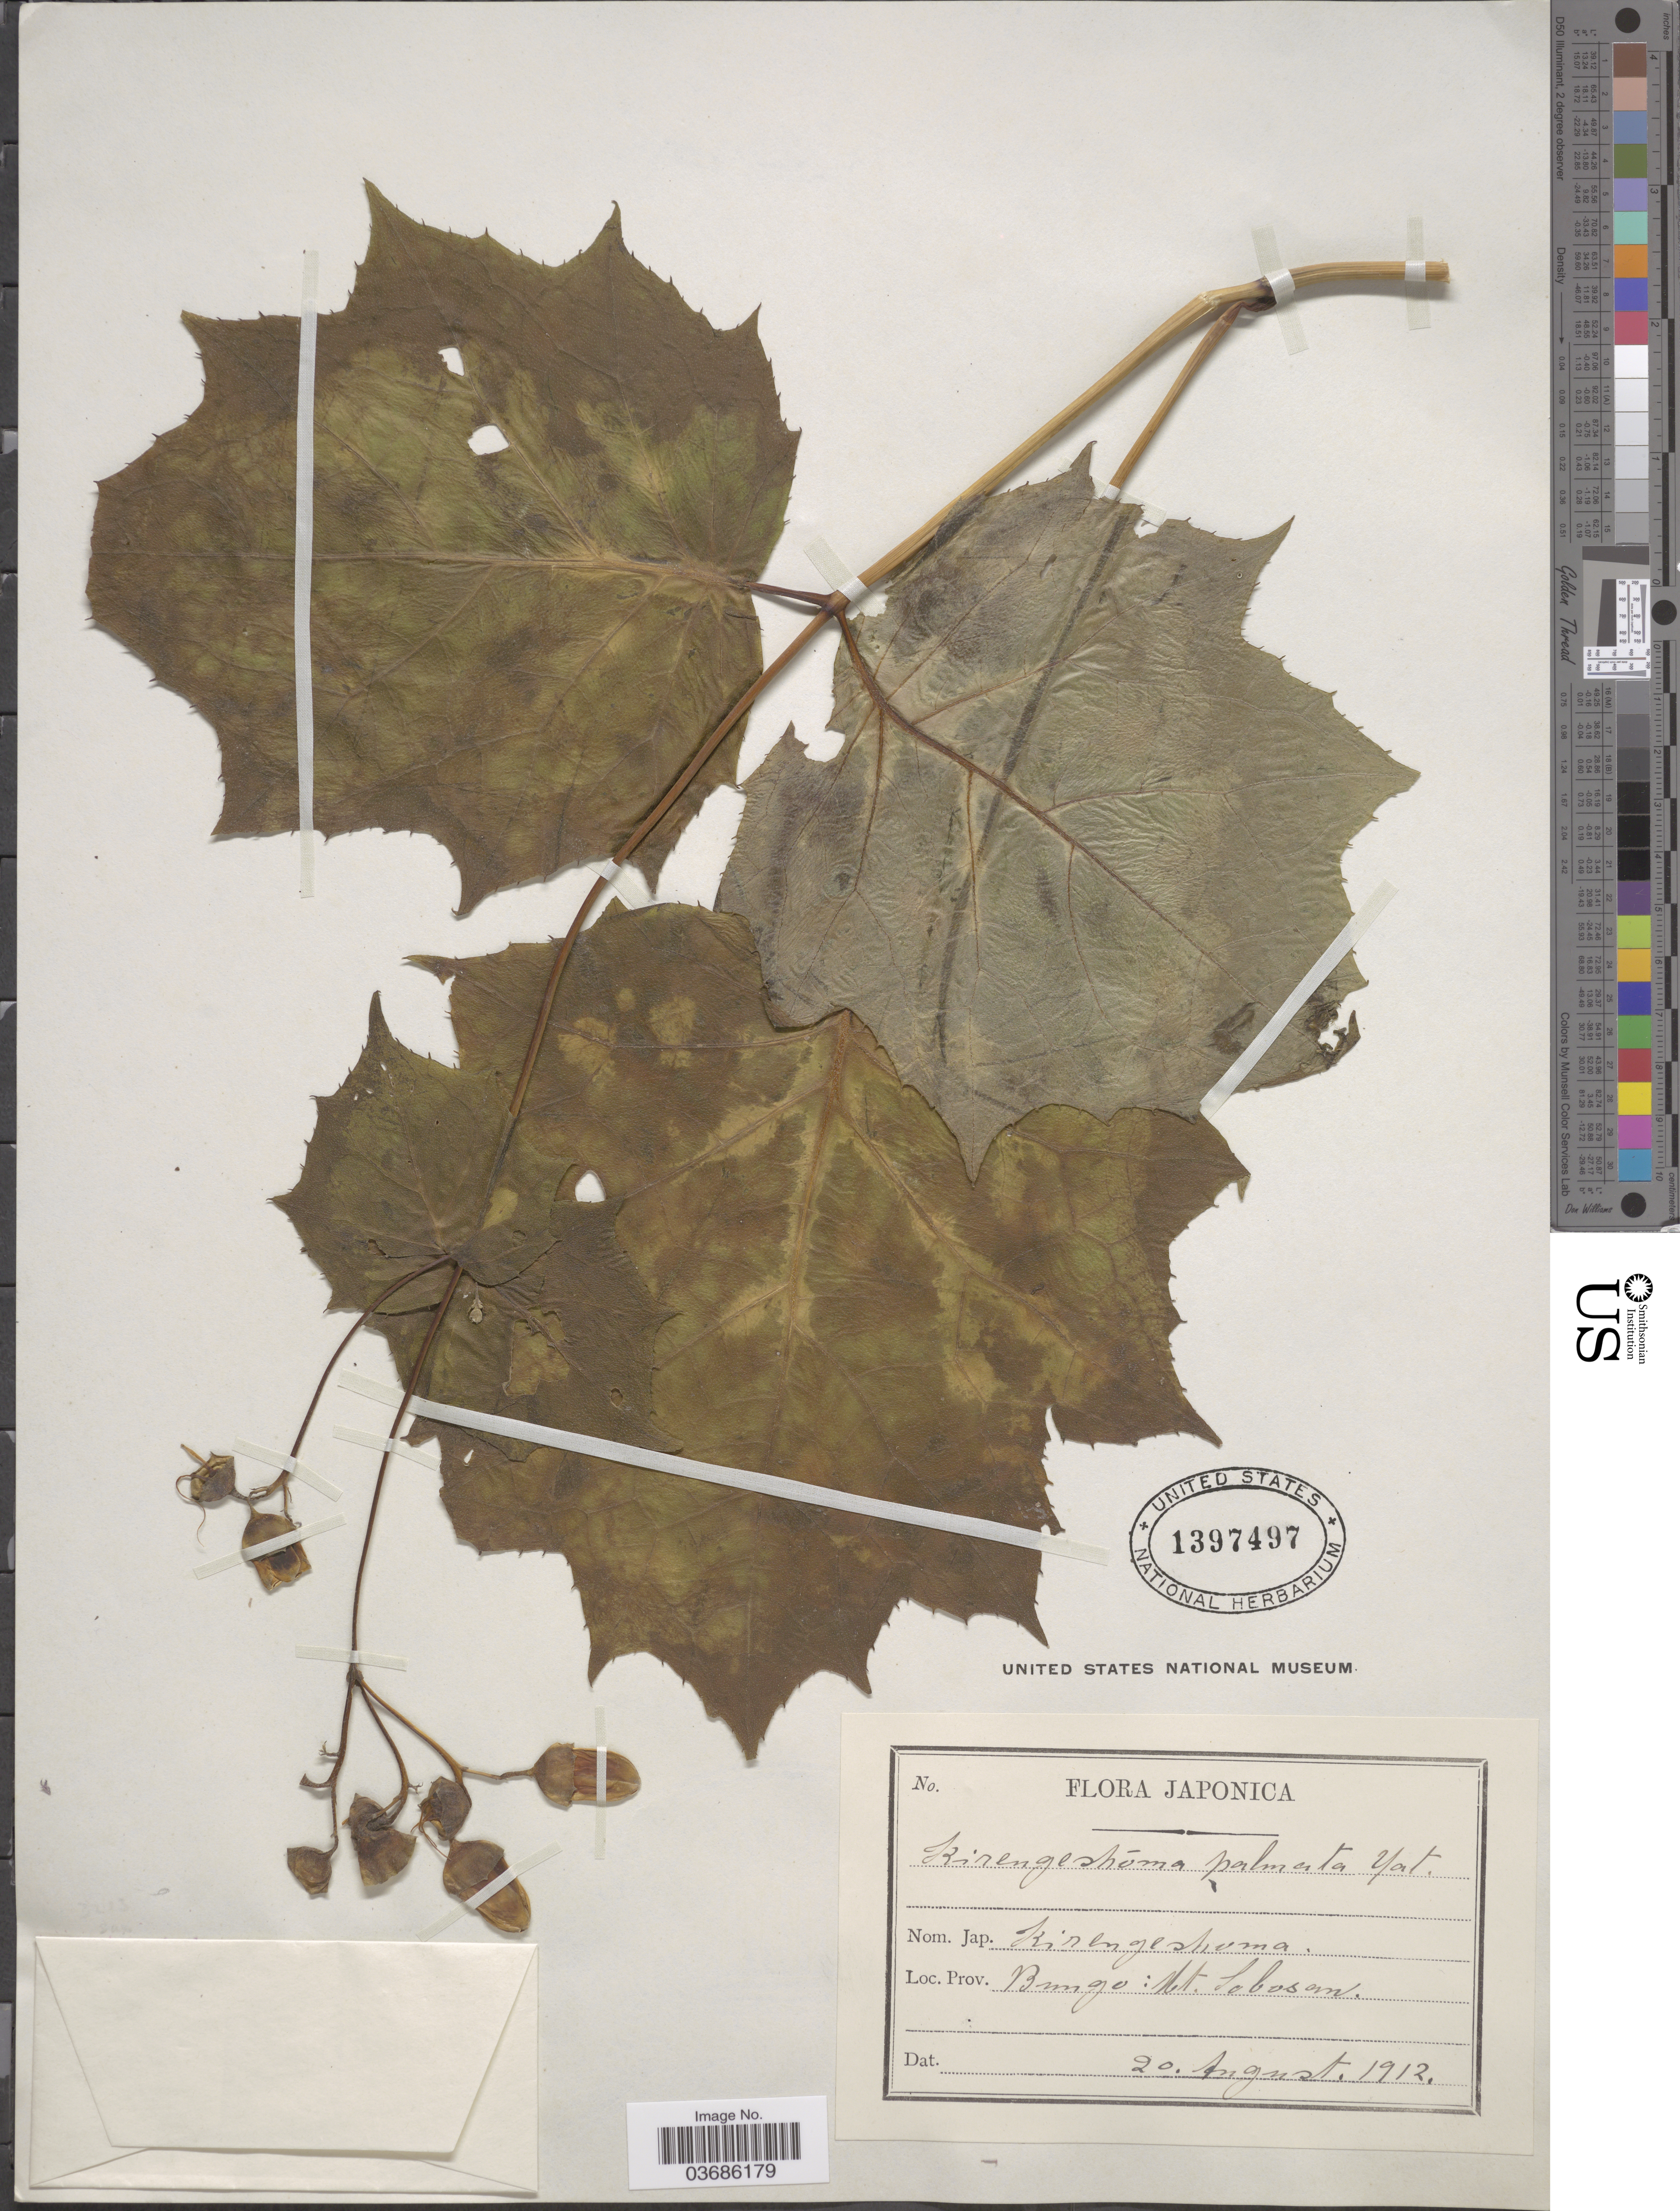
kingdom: Plantae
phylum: Tracheophyta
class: Magnoliopsida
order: Cornales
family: Hydrangeaceae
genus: Kirengeshoma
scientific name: Kirengeshoma palmata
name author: Yatabe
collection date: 1912-08-20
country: Japan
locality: Japonica. Bungo: Mt. Sobosan.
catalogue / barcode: US 1397497